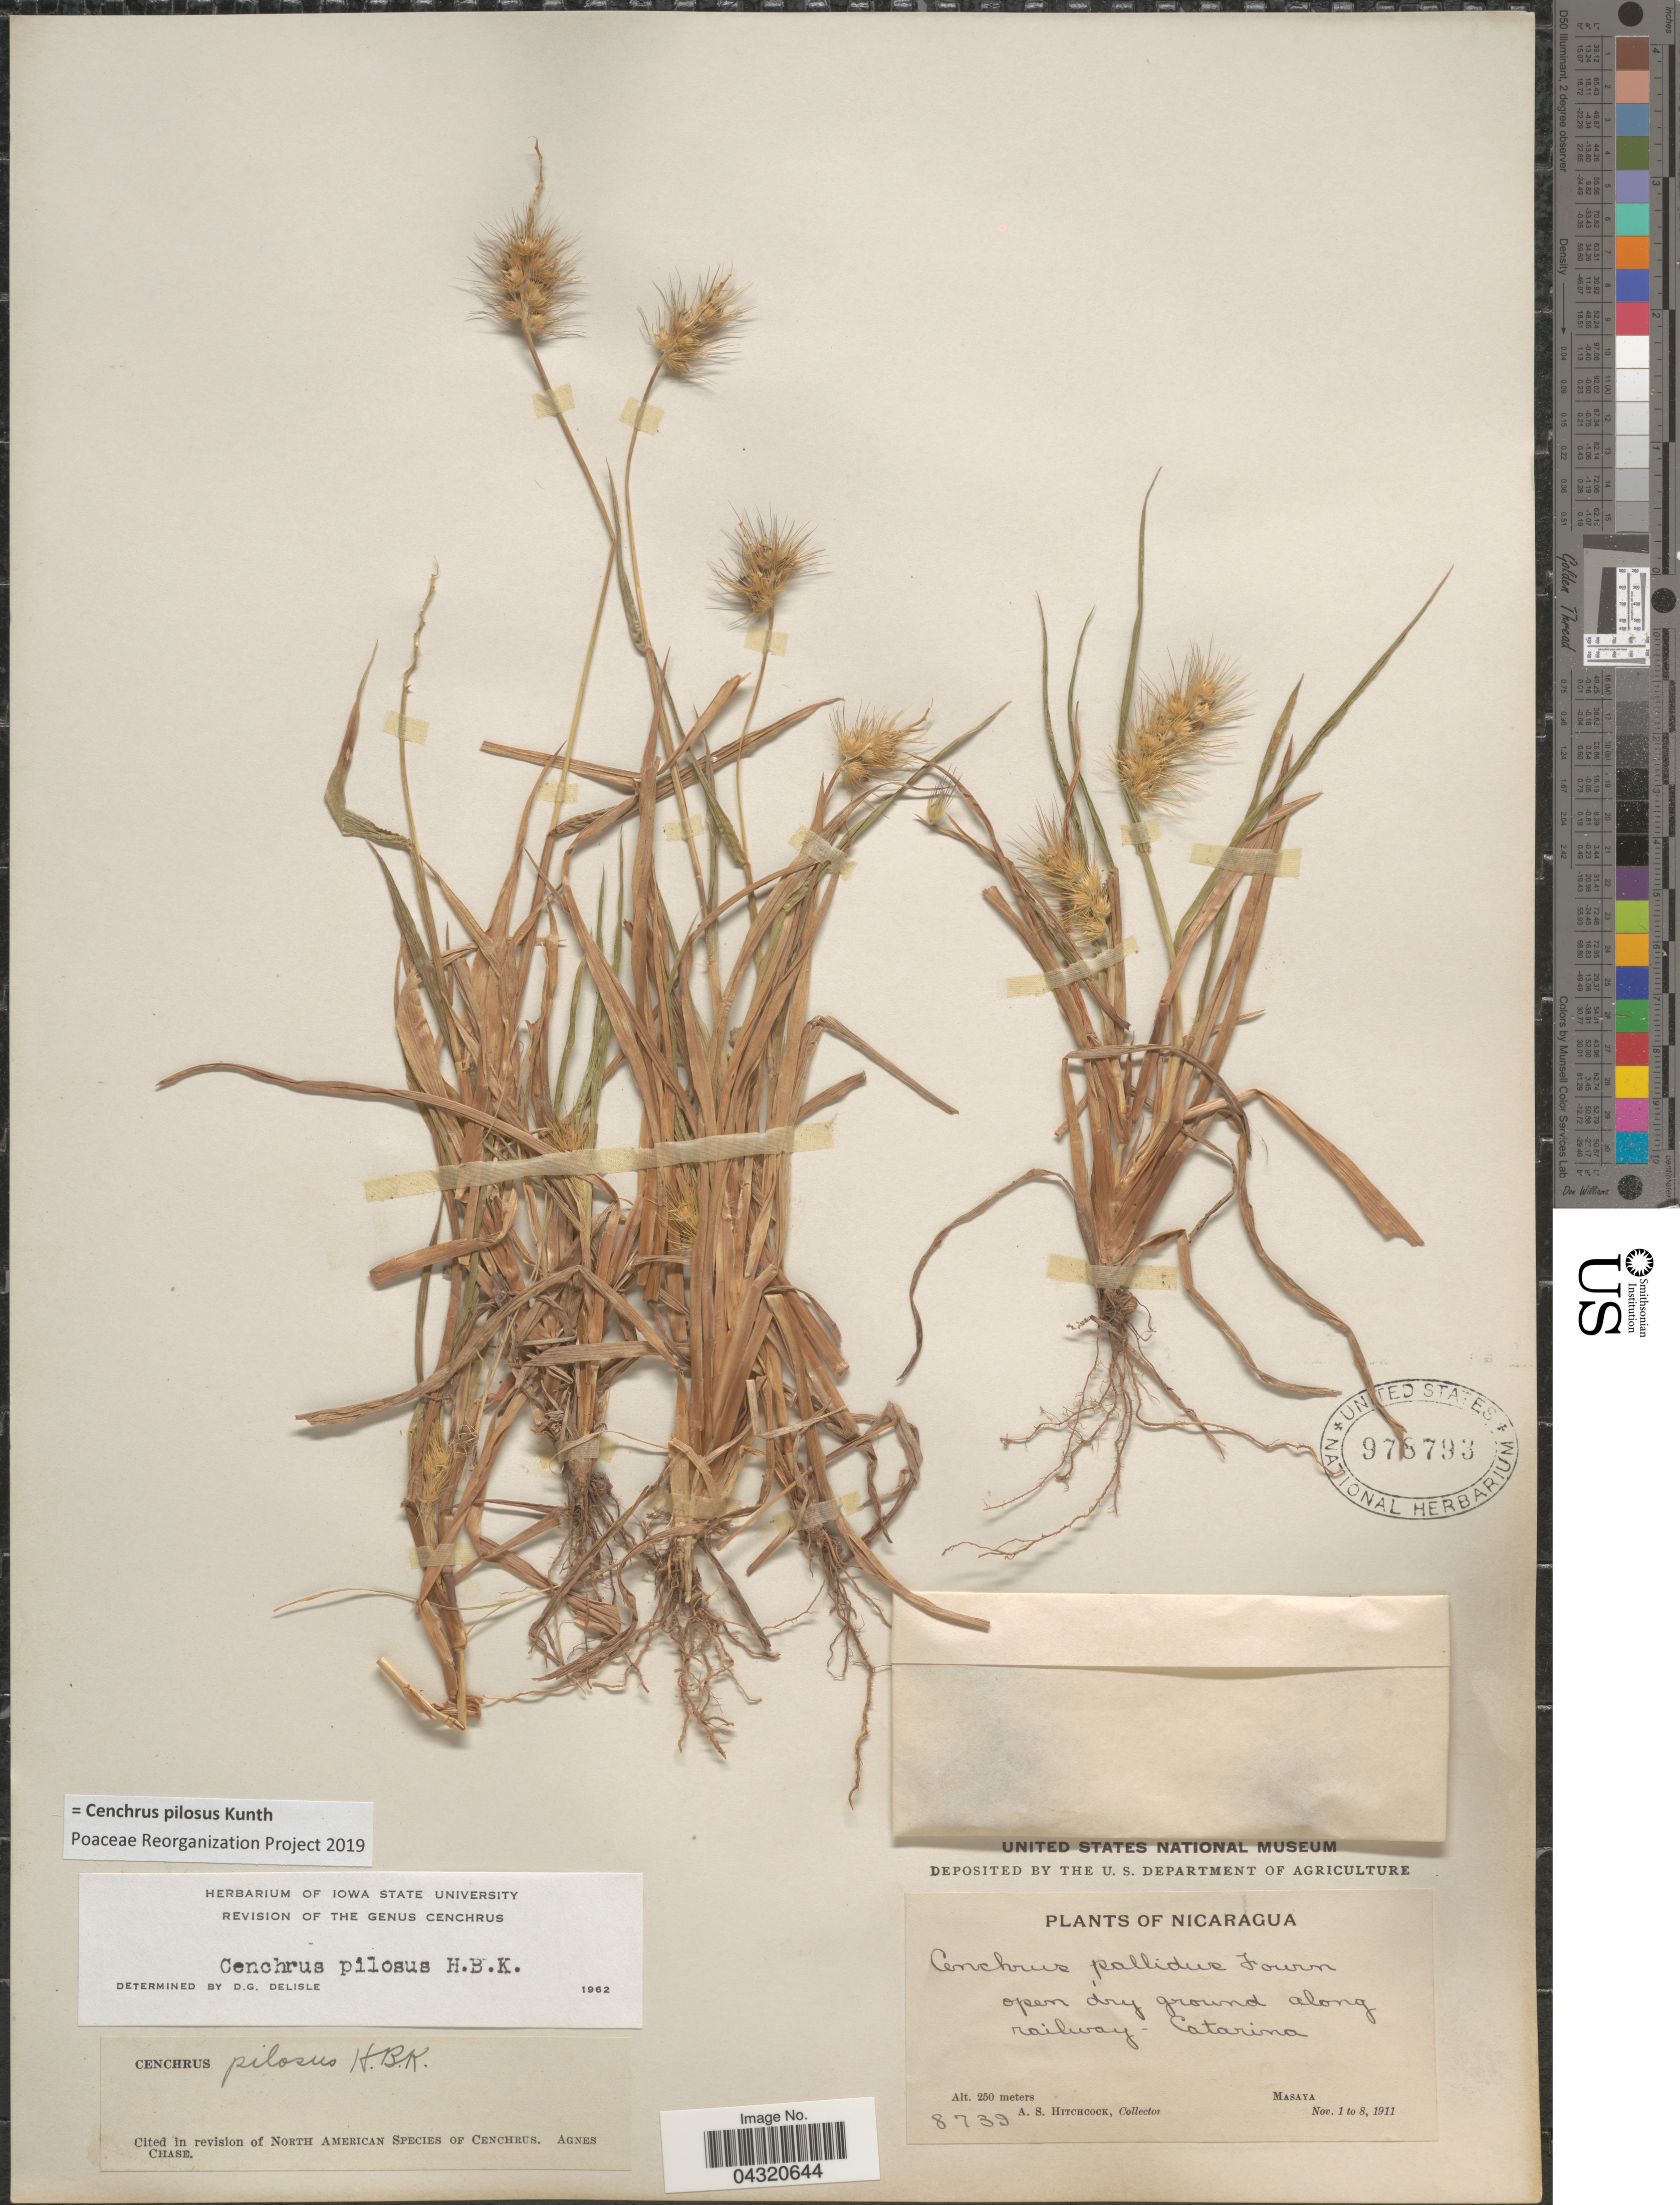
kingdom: Plantae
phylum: Tracheophyta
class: Liliopsida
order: Poales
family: Poaceae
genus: Cenchrus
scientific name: Cenchrus pilosus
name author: Kunth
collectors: A. S. Hitchcock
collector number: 8739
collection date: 1911-11-01/1911-11-08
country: Nicaragua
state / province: Masaya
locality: Open dry ground along railway - Catarina.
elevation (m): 250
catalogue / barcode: US 978793